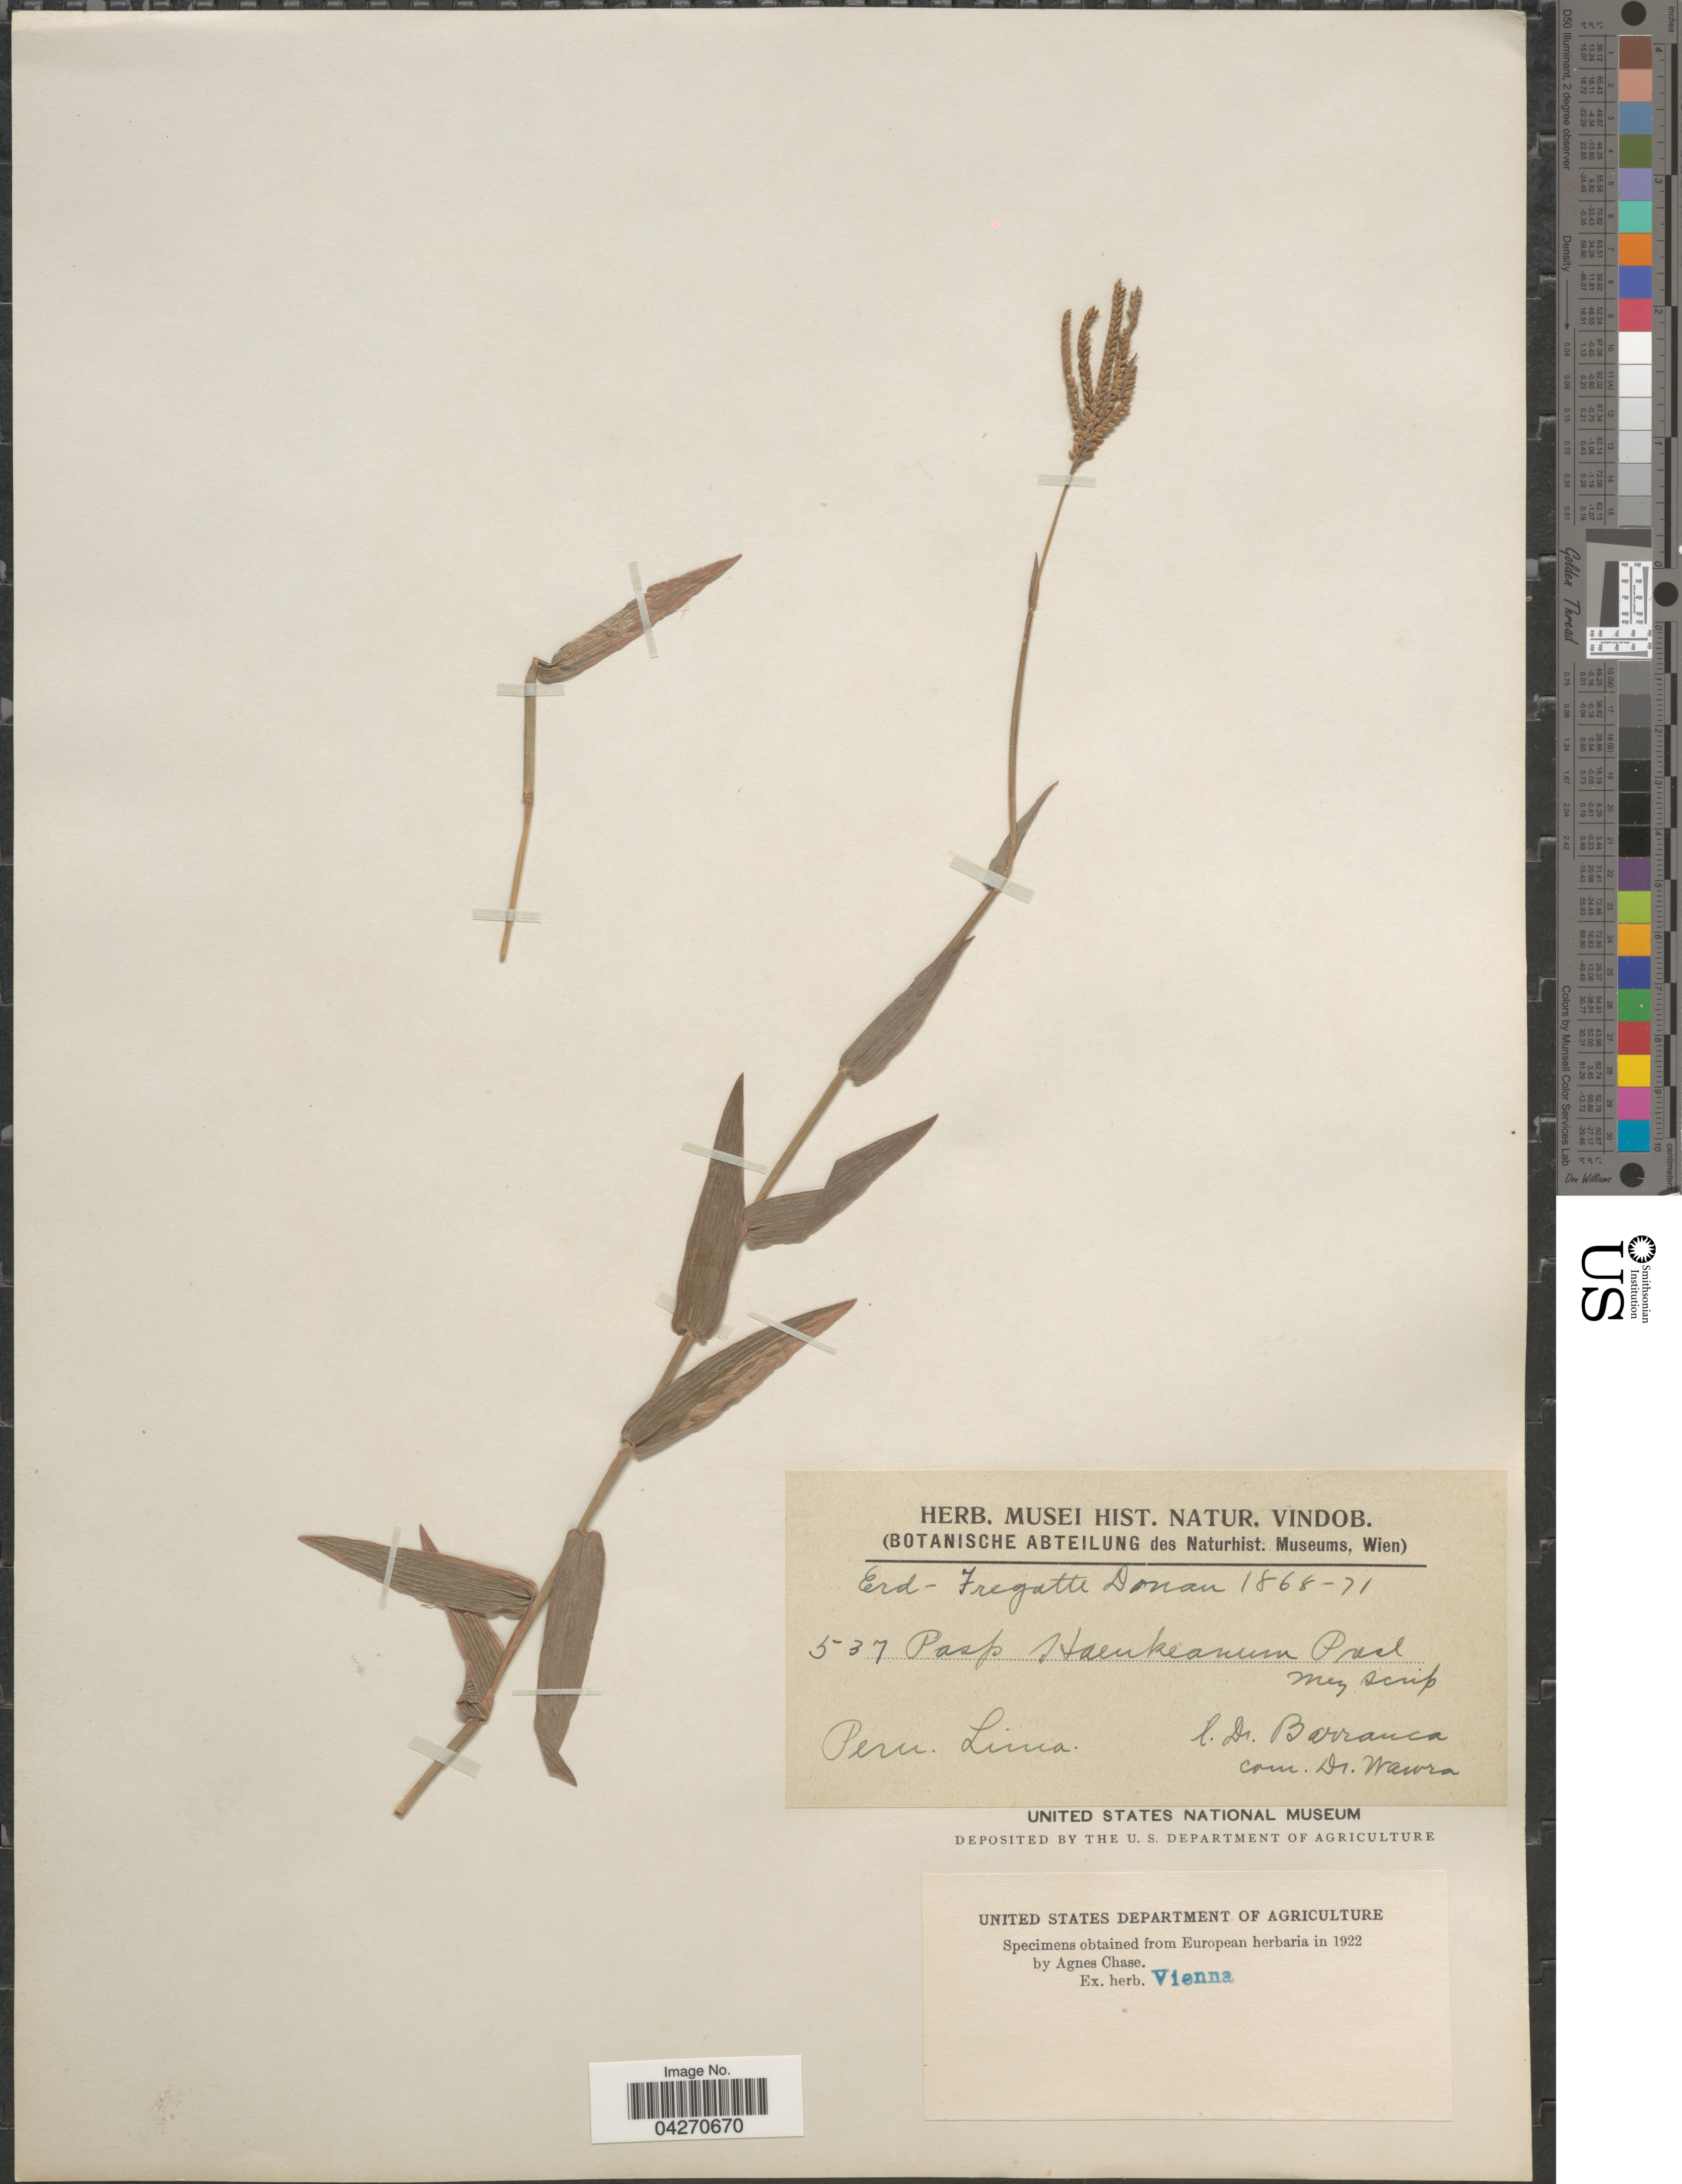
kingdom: Plantae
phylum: Tracheophyta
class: Liliopsida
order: Poales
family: Poaceae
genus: Paspalum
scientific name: Paspalum haenkeanum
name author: J. Presl in C. Presl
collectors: L. Barranca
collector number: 537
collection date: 1868/1871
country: Peru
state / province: Lima